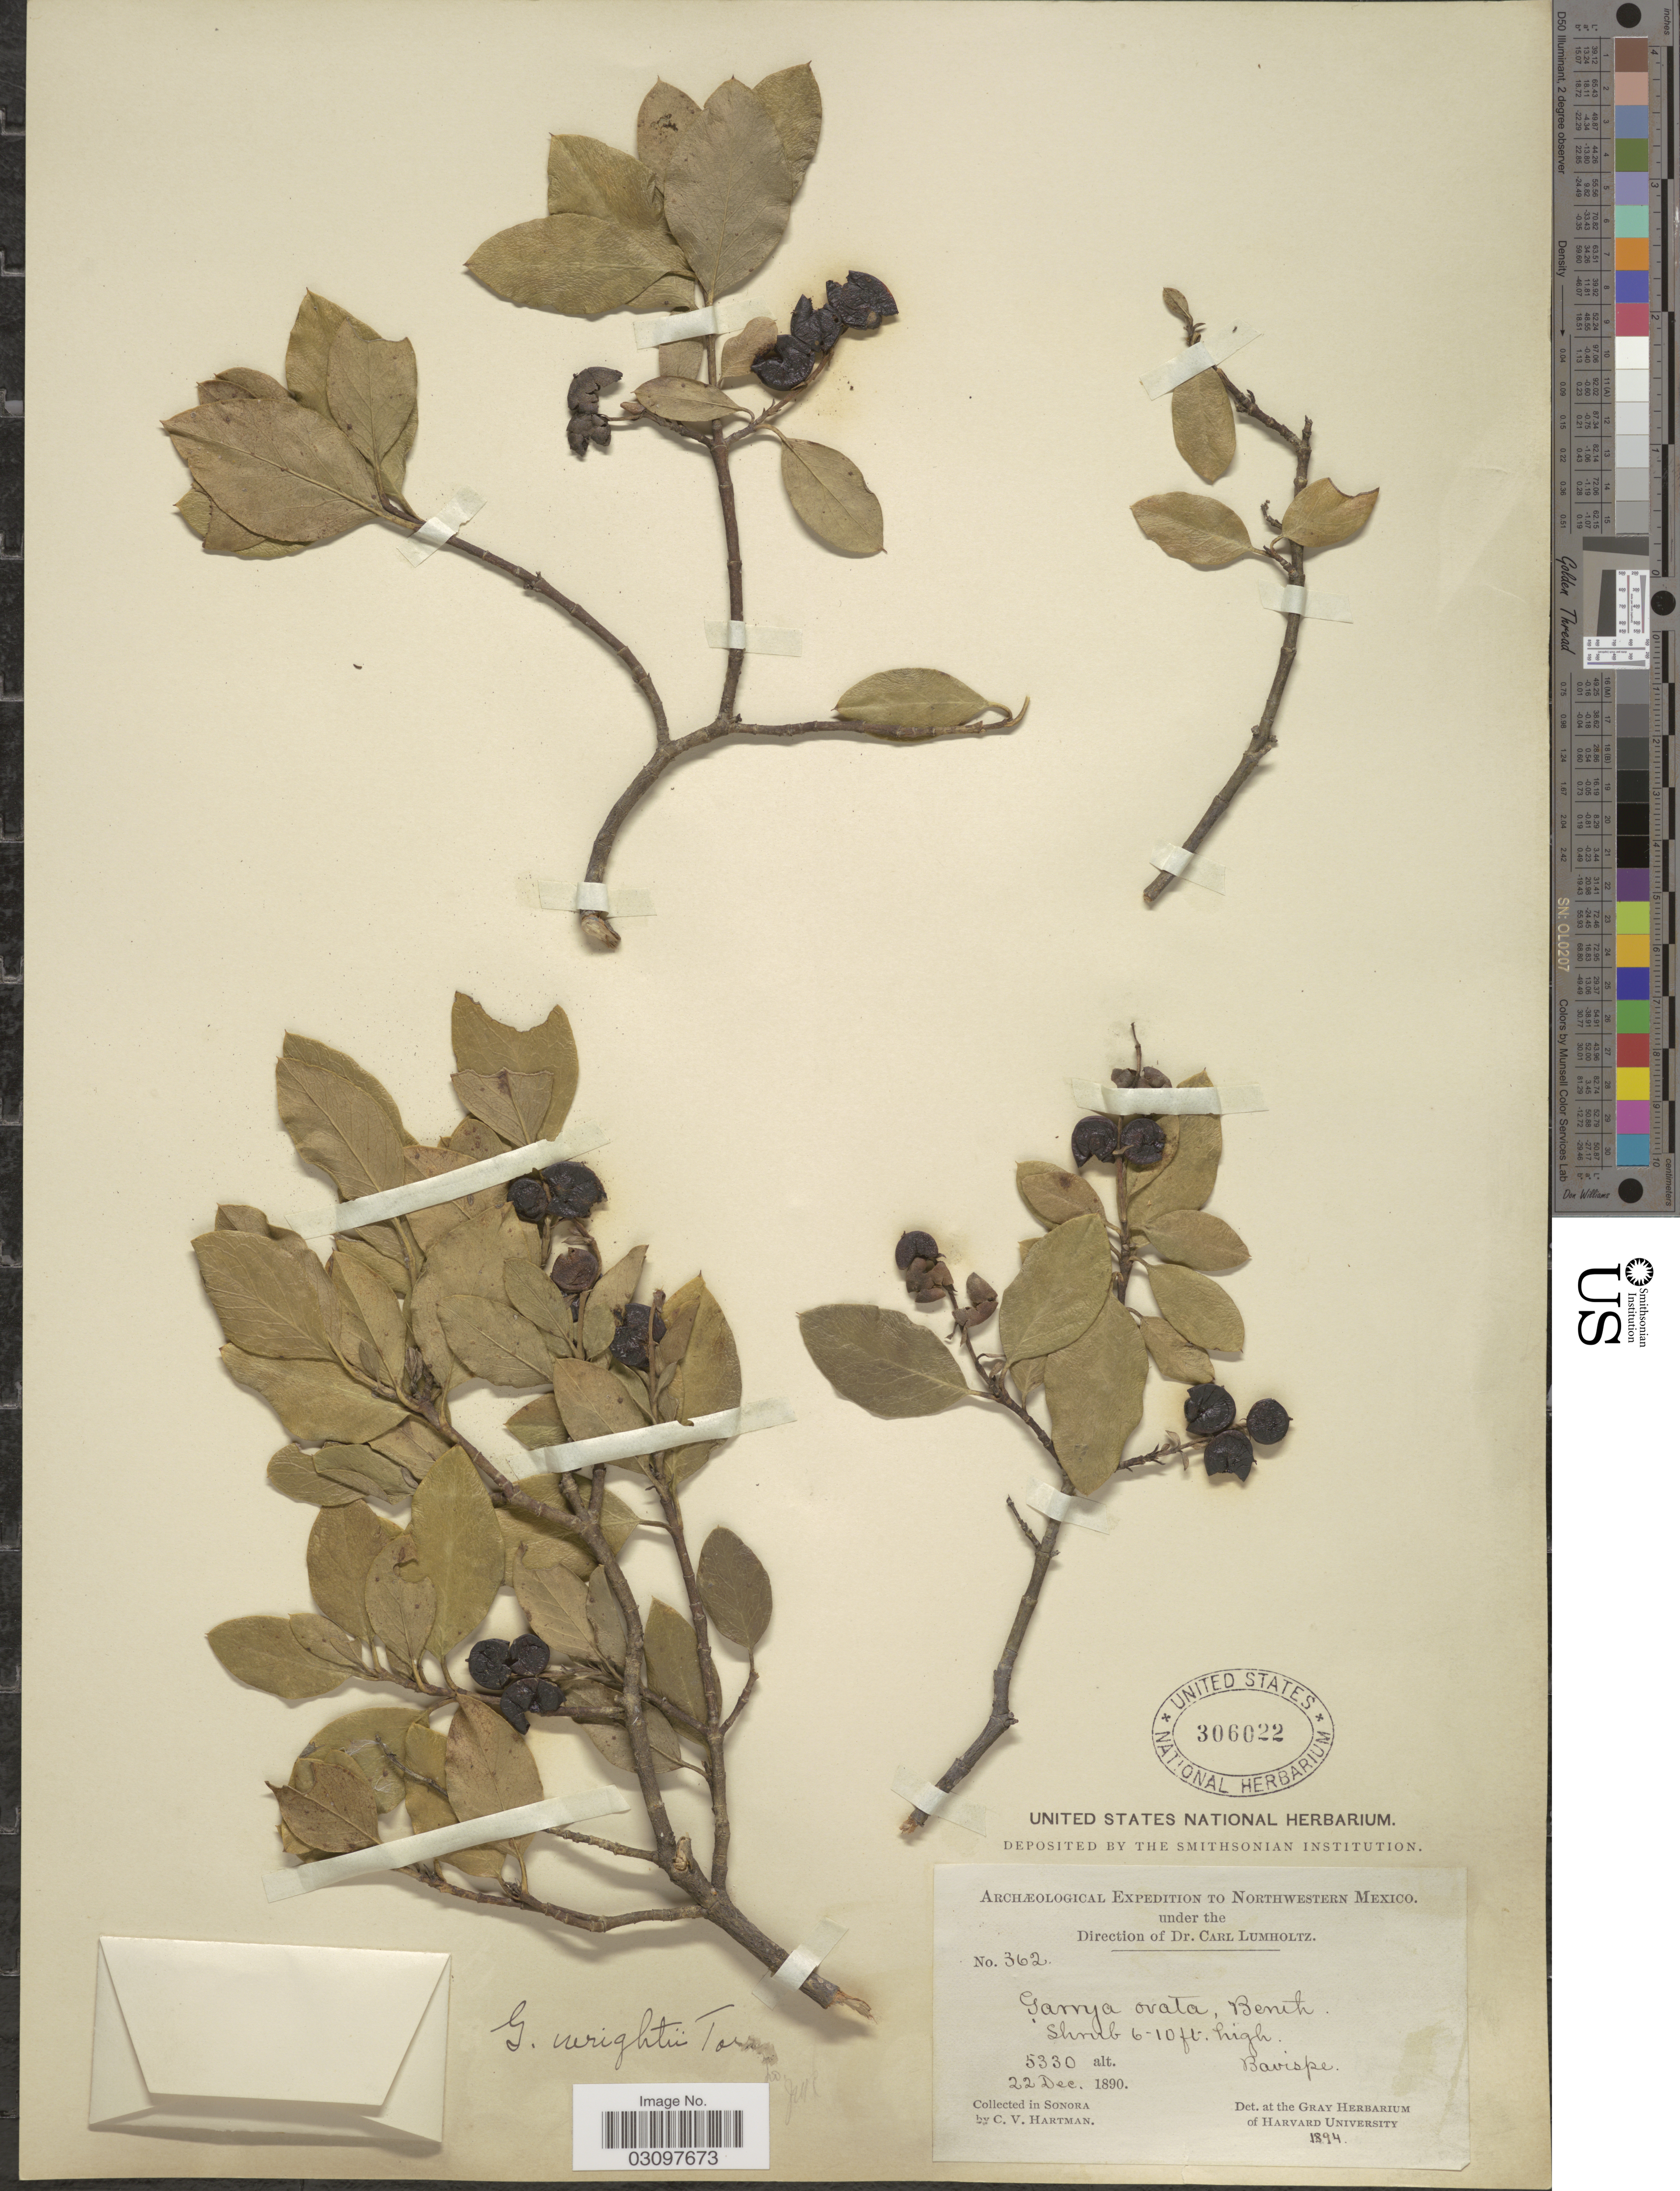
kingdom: Plantae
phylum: Tracheophyta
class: Magnoliopsida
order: Garryales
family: Garryaceae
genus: Garrya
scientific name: Garrya wrightii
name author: Torr.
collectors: C. V. Hartman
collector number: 362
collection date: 1890-12-22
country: Mexico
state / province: Sonora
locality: Northwestern Mexico. Bavispe.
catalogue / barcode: US 306022